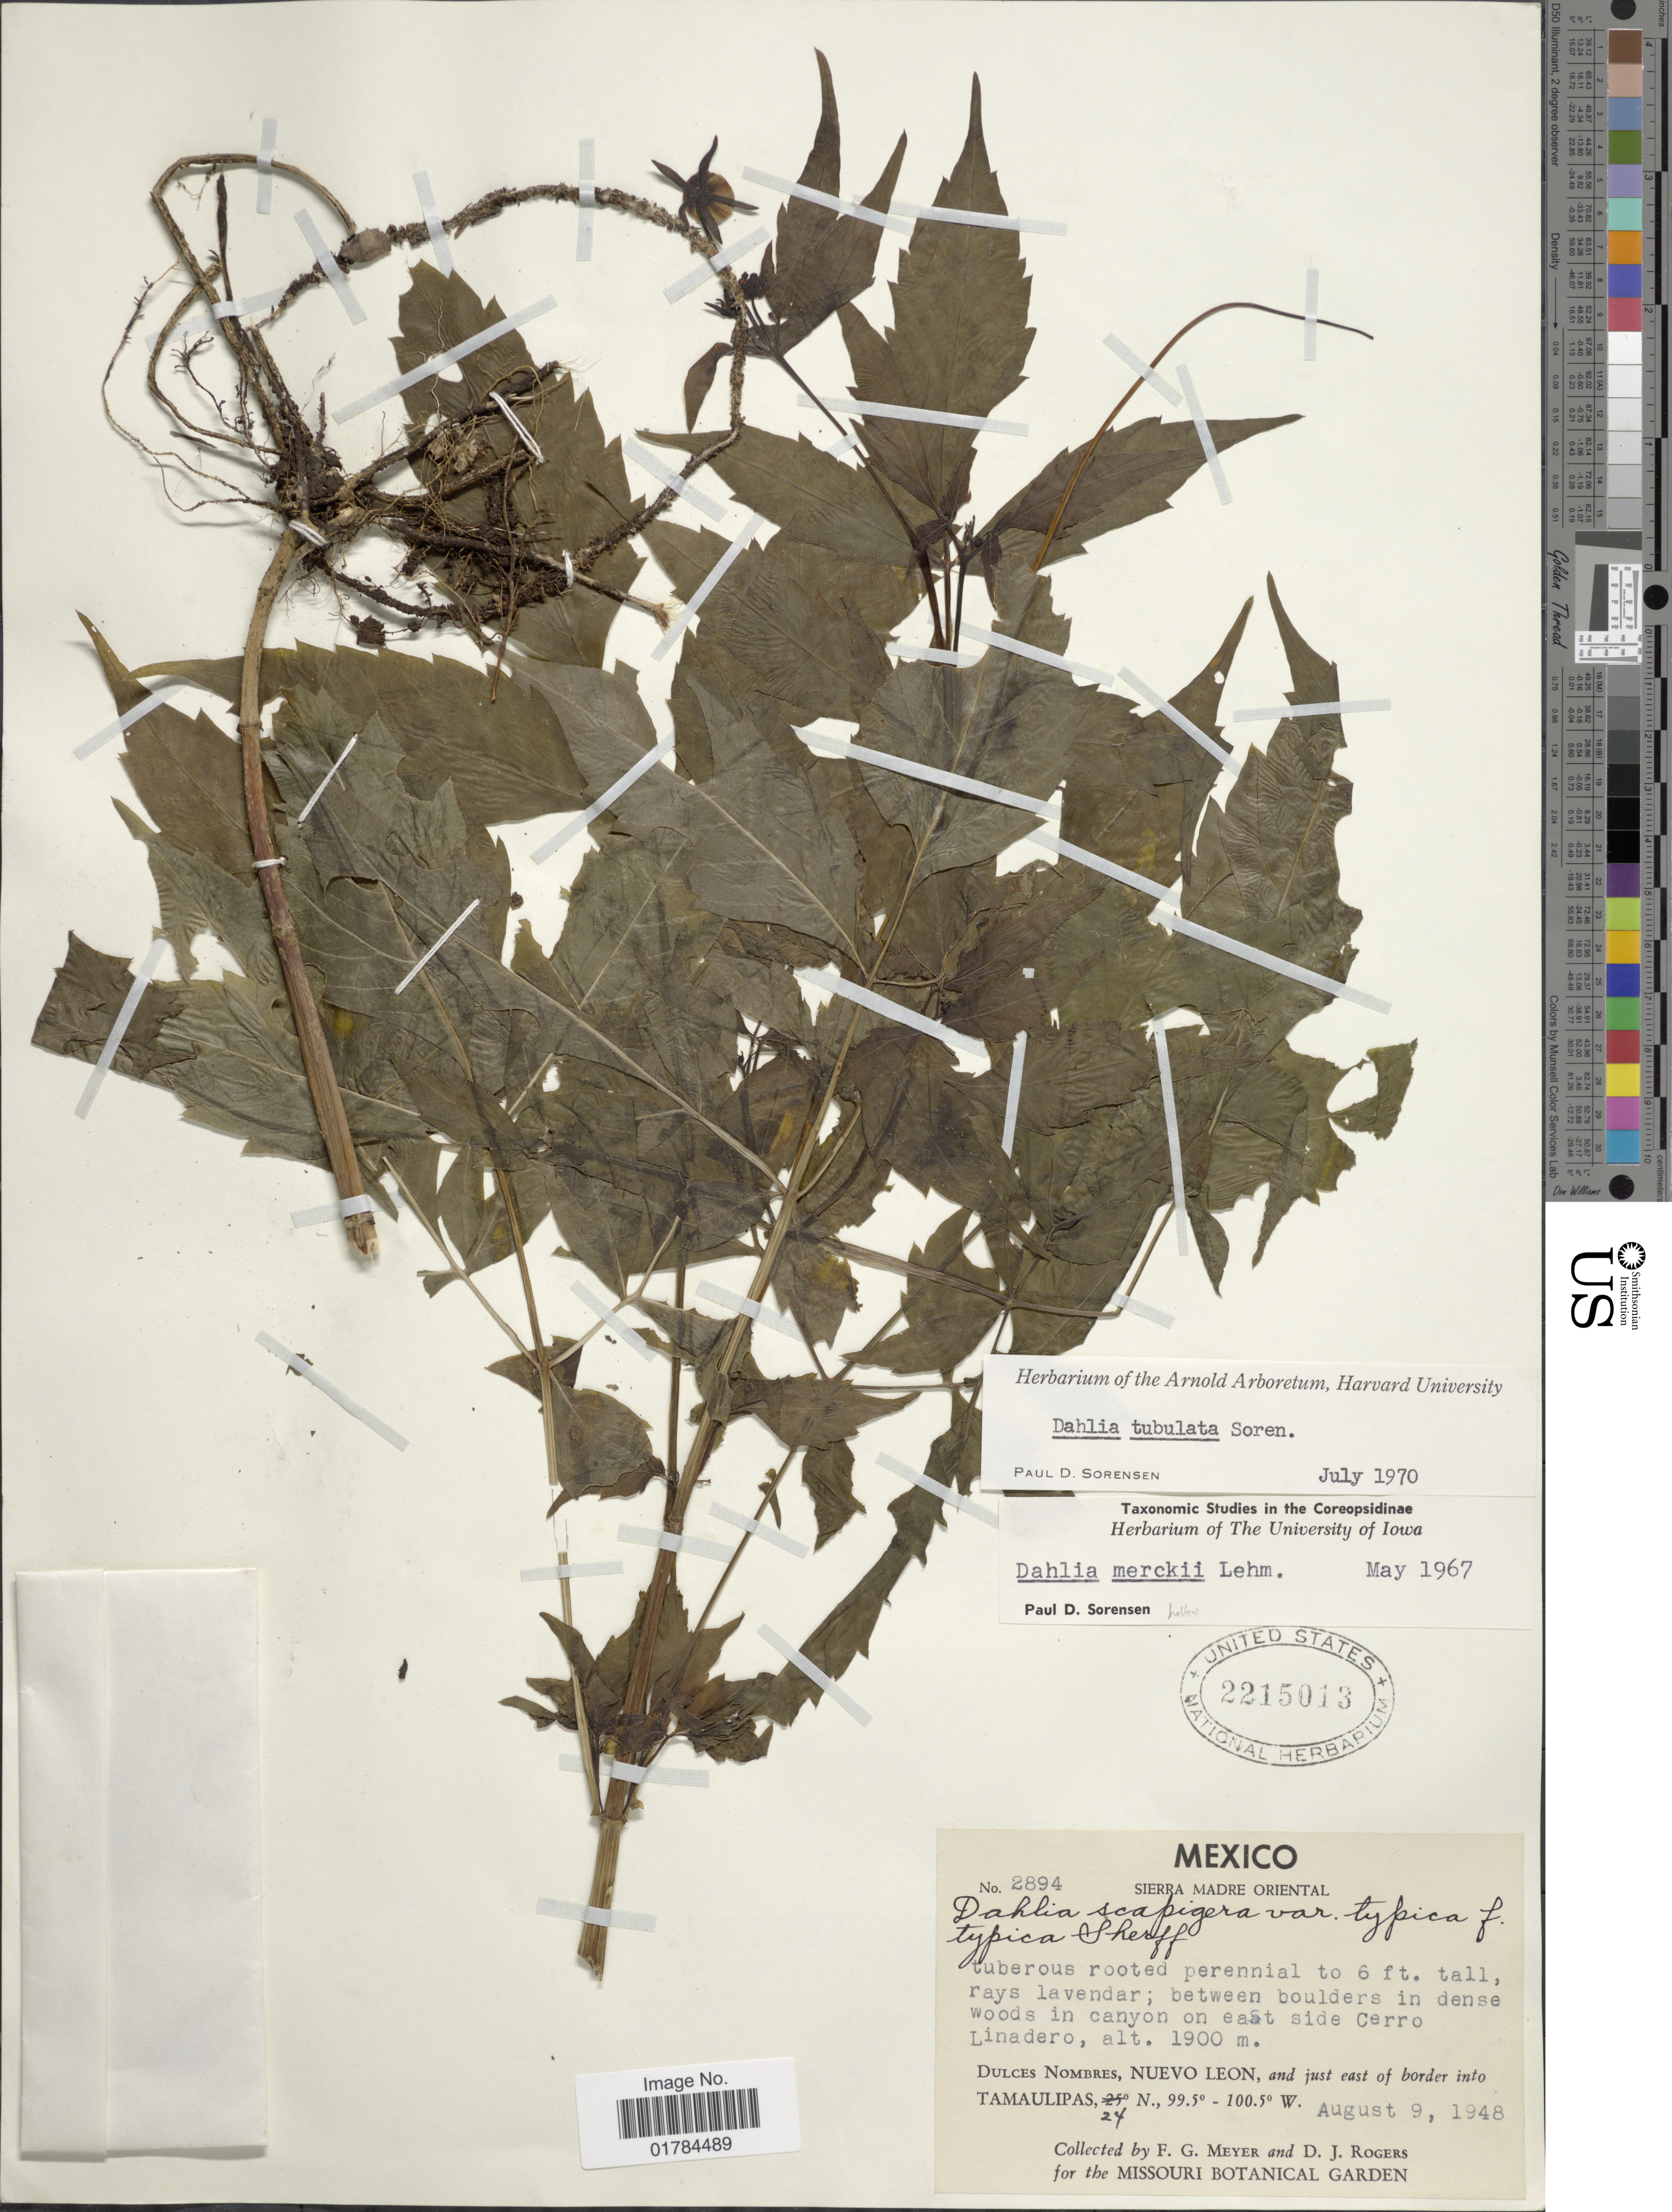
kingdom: Plantae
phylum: Tracheophyta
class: Magnoliopsida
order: Asterales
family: Asteraceae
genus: Dahlia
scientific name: Dahlia tubulata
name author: P.D. Sørensen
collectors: F. G. Meyer & D. J. Rogers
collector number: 2894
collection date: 1948-08-09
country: Mexico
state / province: Nuevo León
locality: Dulces Nombres, and just east of border into Tamaulipas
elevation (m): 1900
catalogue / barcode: US 2215013